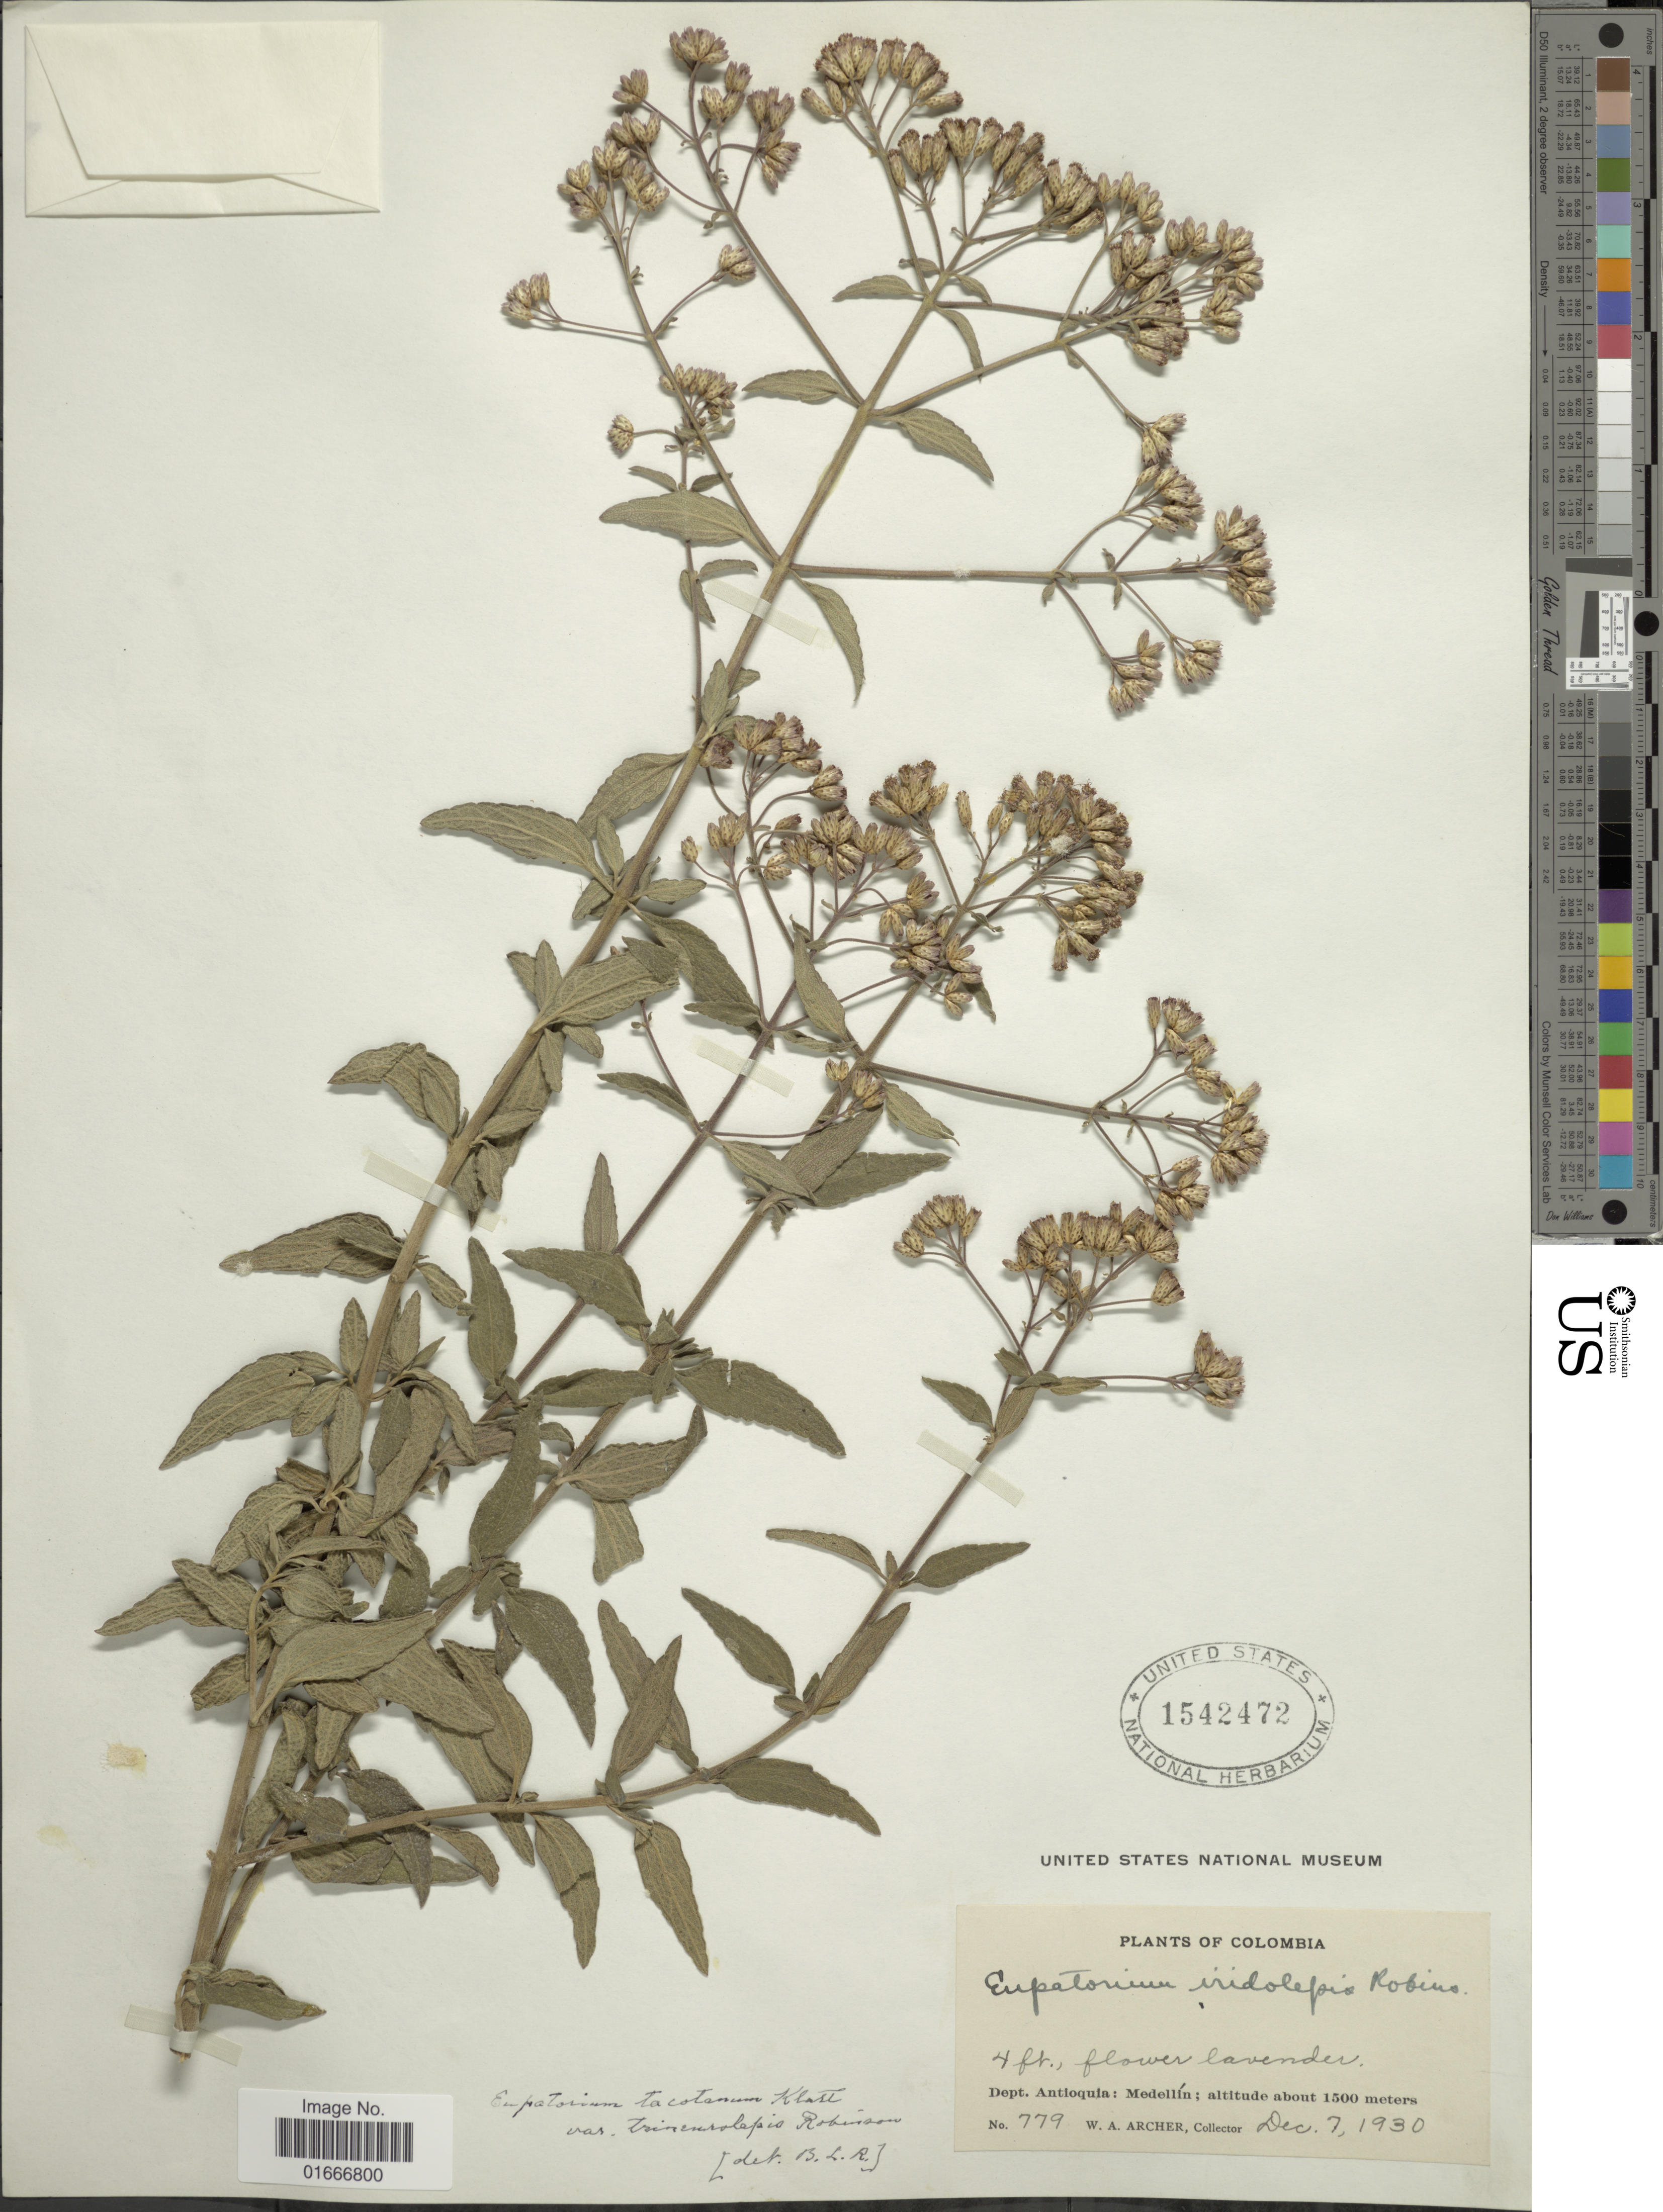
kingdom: Plantae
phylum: Tracheophyta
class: Magnoliopsida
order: Asterales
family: Asteraceae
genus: Chromolaena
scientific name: Chromolaena tacotana var. trineurolepis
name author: H. Rob.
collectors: W. A. Archer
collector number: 779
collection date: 1930-12-07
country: Colombia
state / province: Antioquia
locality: Colombia. Dept. Antioquia: Medellin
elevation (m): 1500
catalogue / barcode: US 1542472